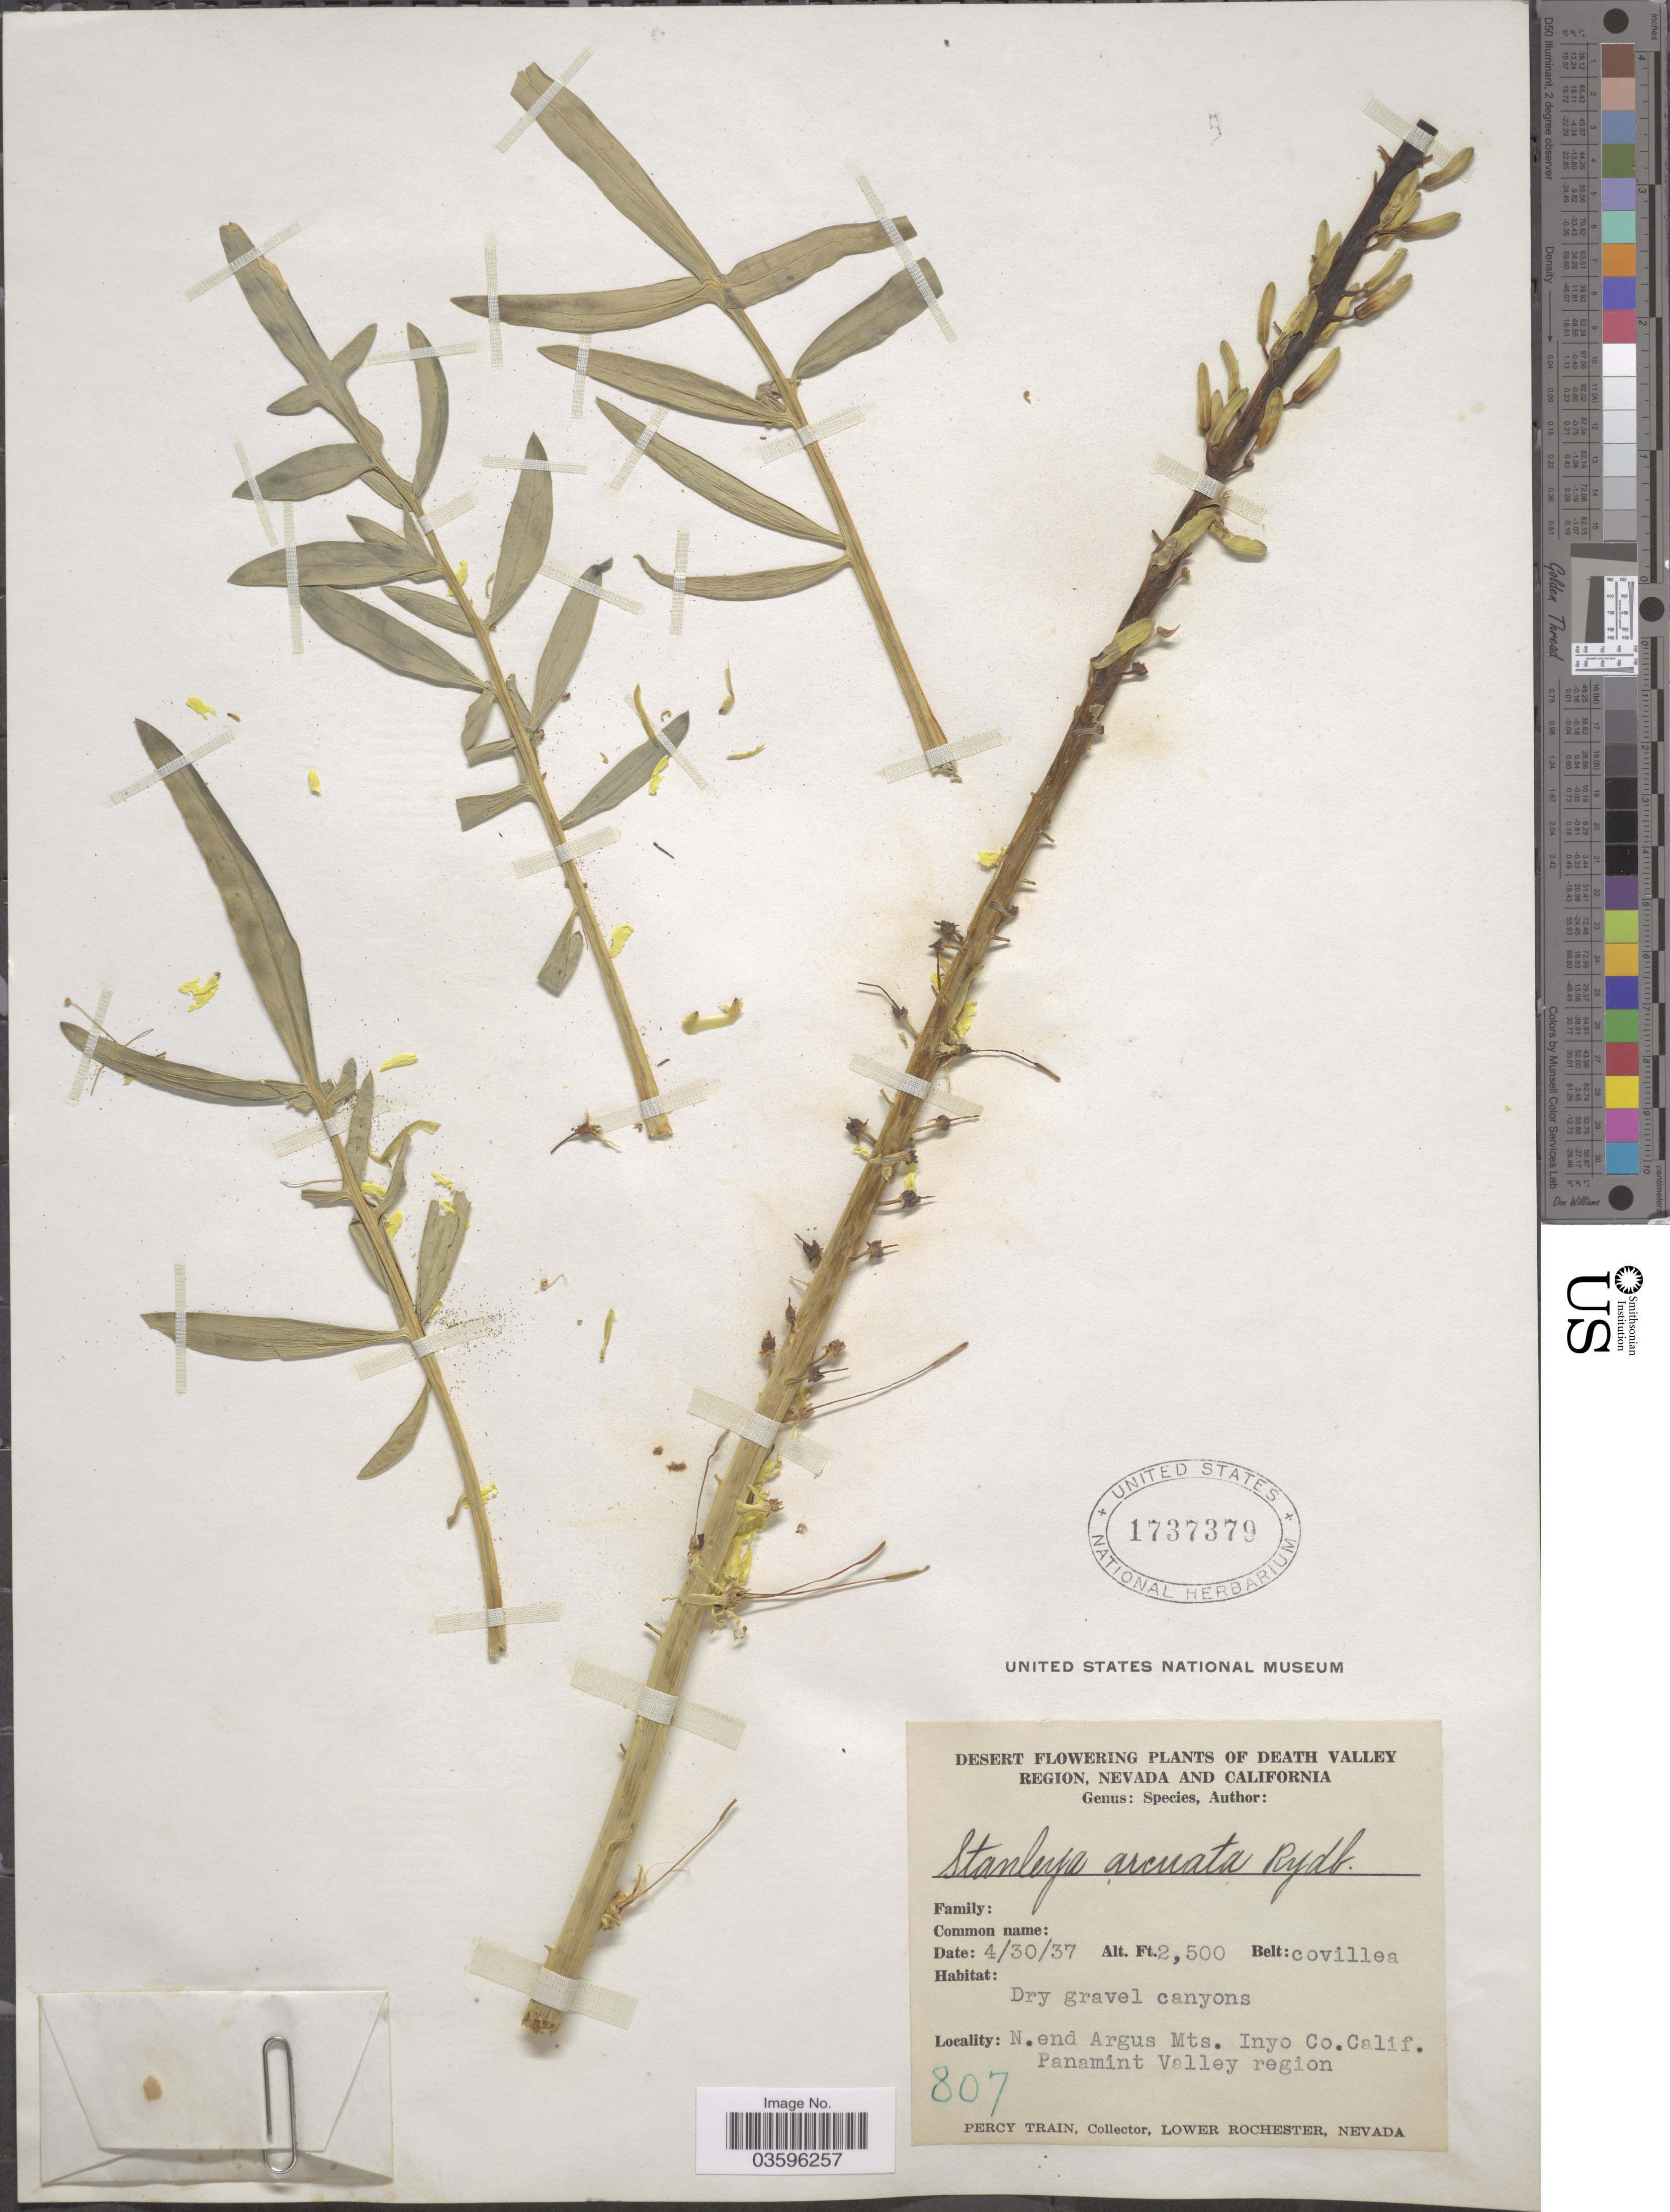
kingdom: Plantae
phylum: Tracheophyta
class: Magnoliopsida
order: Brassicales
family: Brassicaceae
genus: Stanleya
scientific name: Stanleya pinnata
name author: (Pursh) Britton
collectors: P. Train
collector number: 807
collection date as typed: Transcribed d/m/y: 30/4/37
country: United States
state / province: California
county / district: Inyo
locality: Death Valley Region. N. end Argus Mts. Inyo Co. Panamint Valley region.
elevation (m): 762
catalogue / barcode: US 1737379